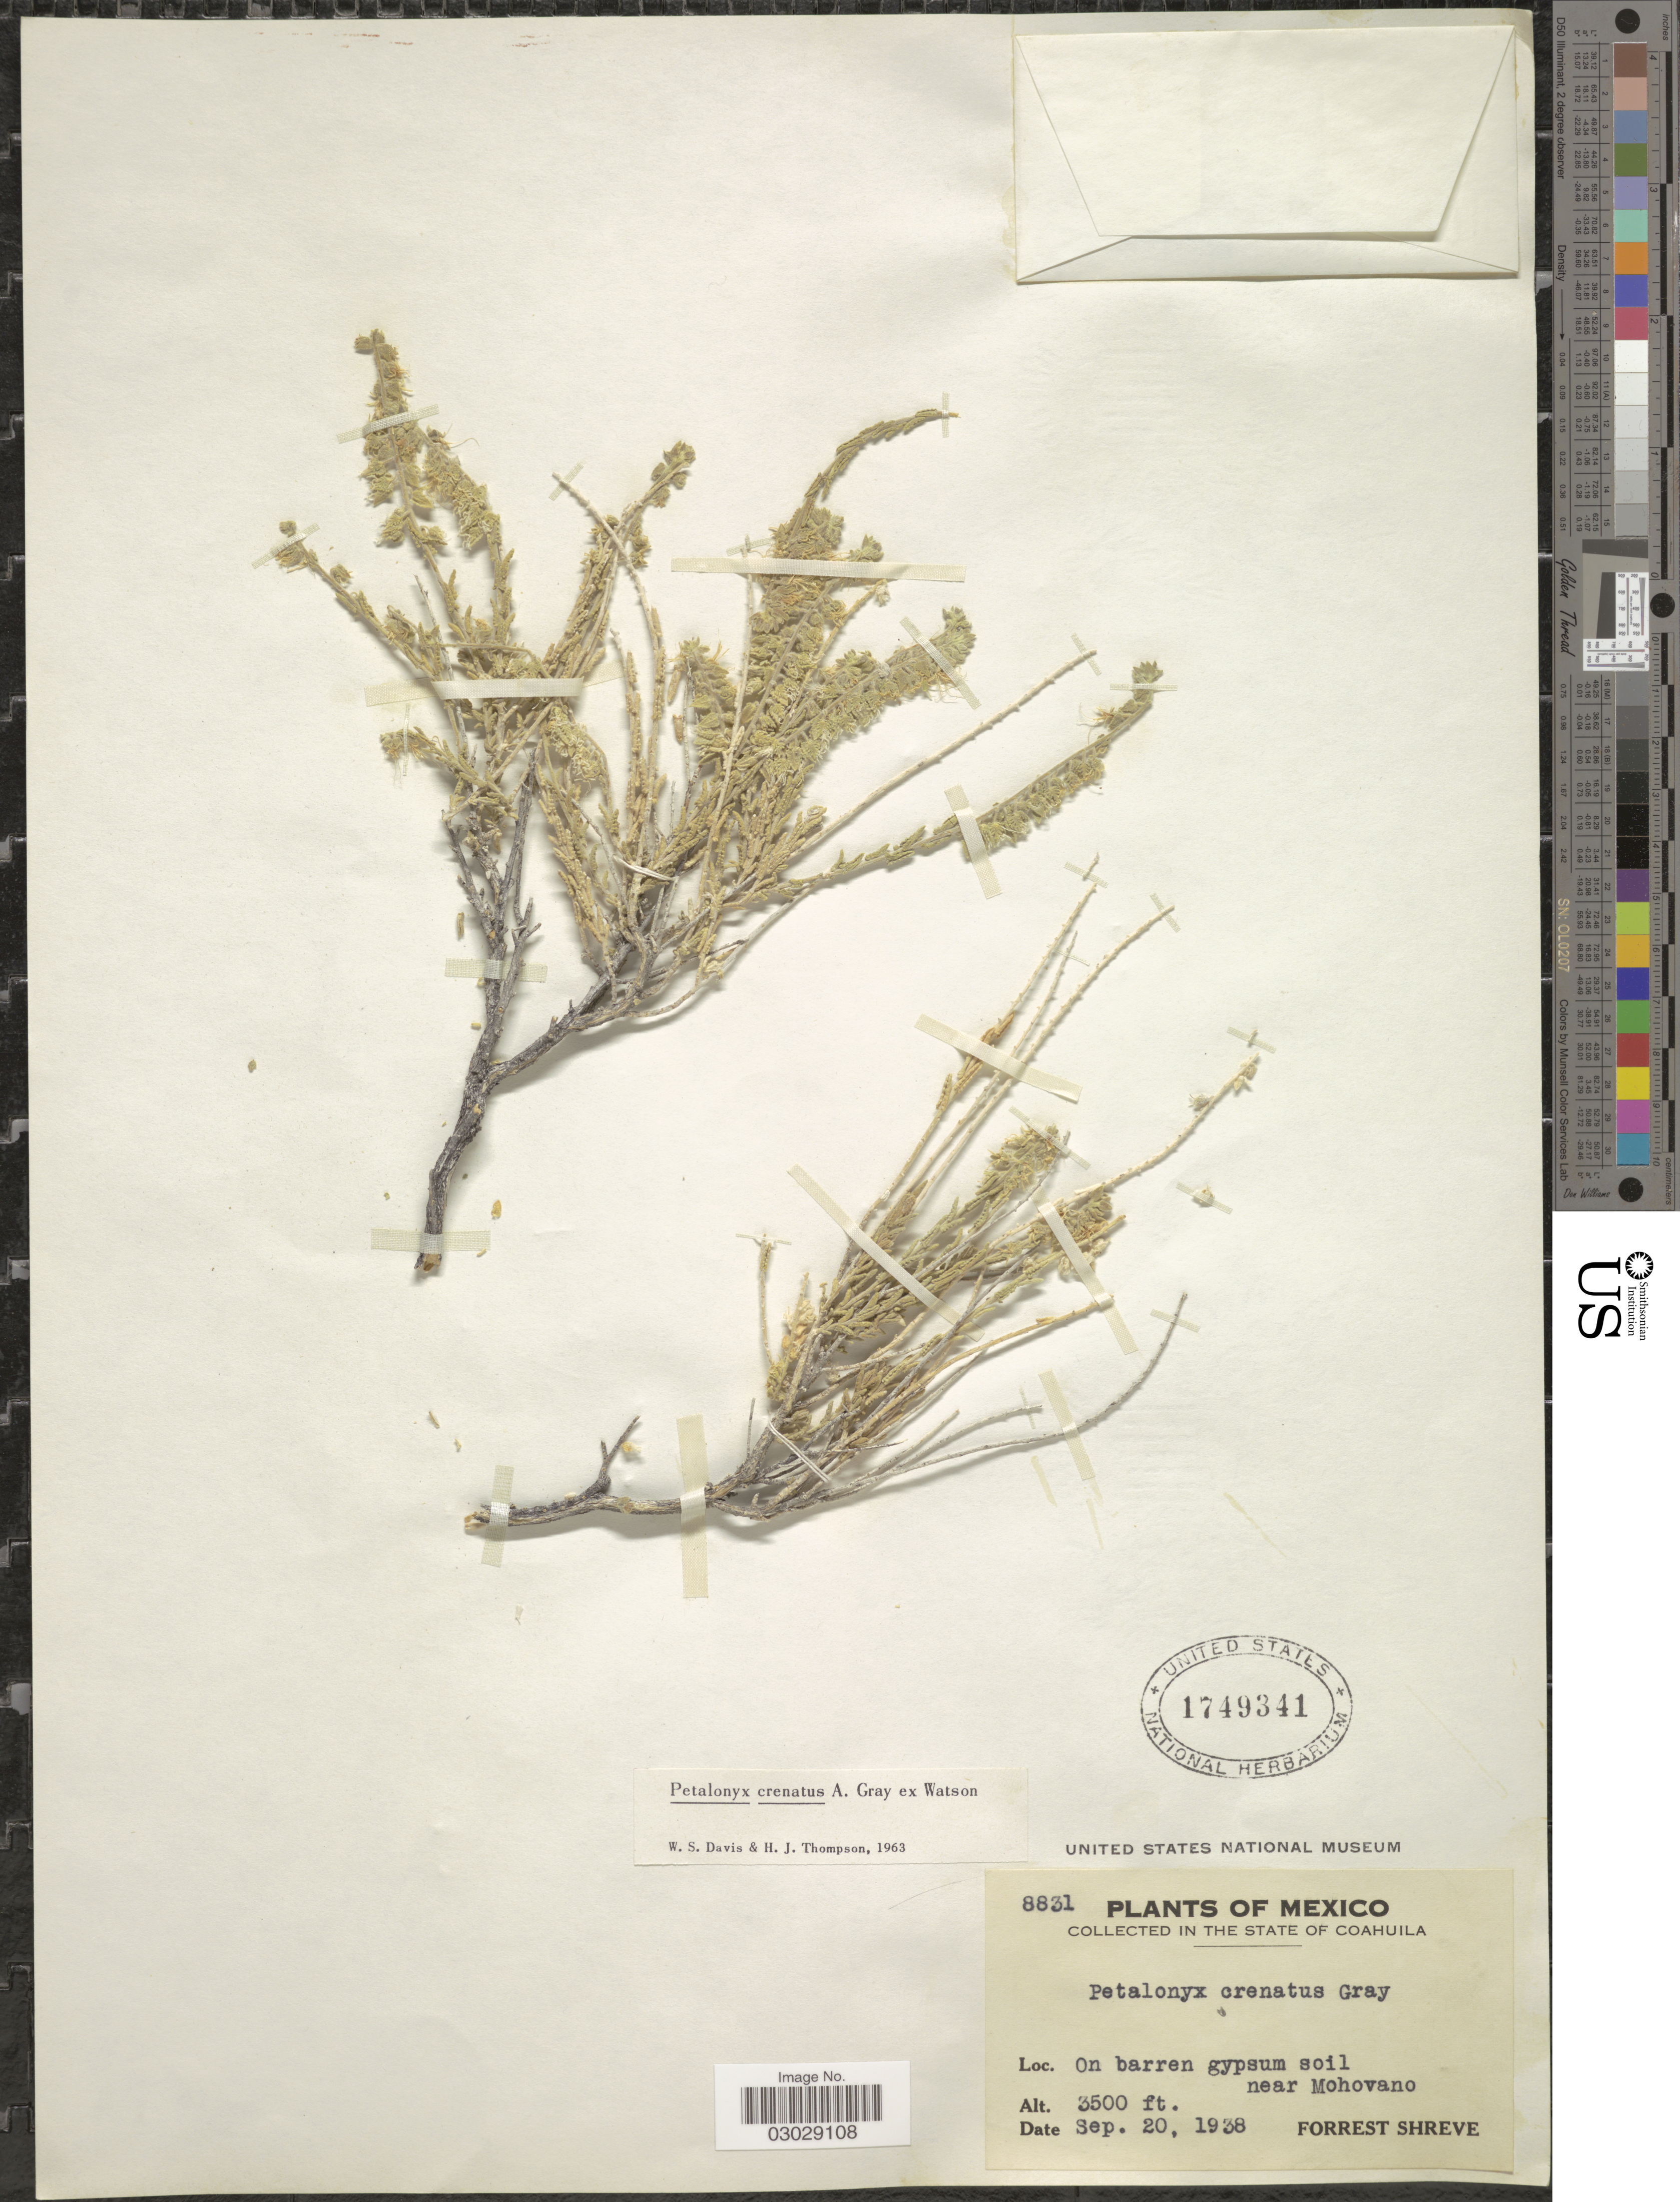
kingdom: Plantae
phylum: Tracheophyta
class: Magnoliopsida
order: Cornales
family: Loasaceae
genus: Petalonyx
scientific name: Petalonyx crenatus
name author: A. Gray in S. Watson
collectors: F. Shreve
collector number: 8831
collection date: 1938-09-20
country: Mexico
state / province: Coahuila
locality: Near Mohovano.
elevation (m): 1067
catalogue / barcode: US 1749341